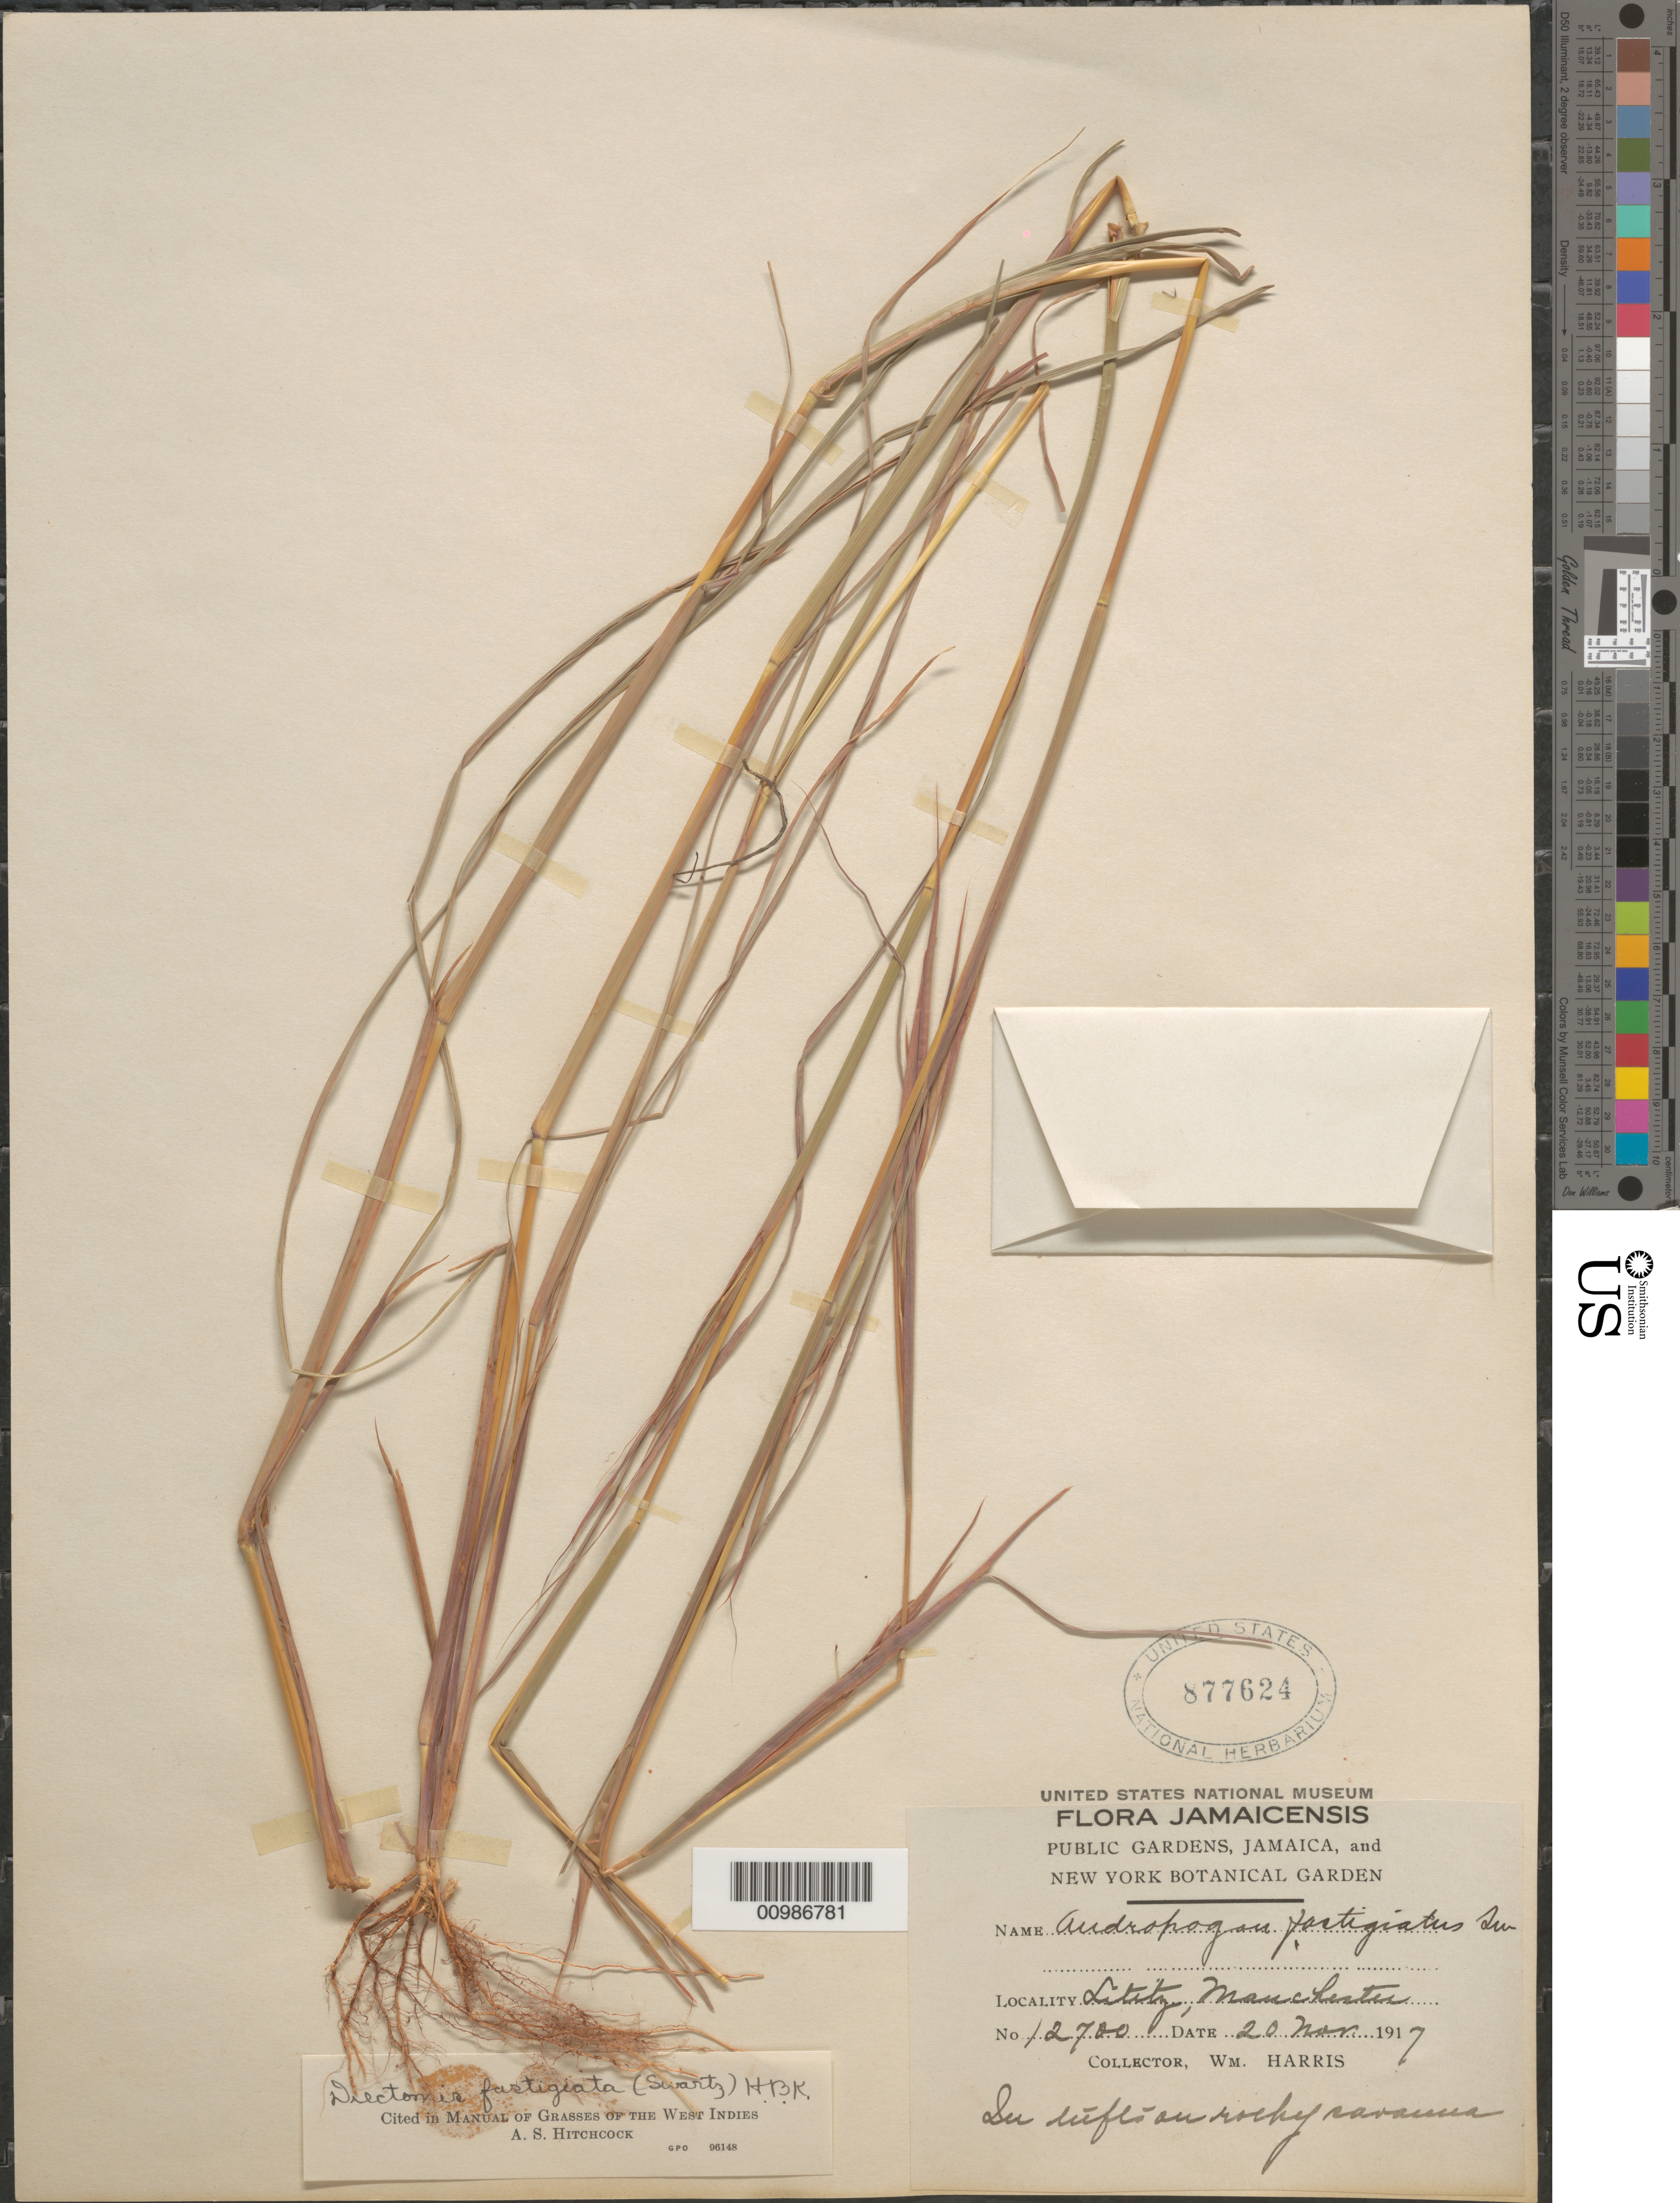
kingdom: Plantae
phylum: Tracheophyta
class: Liliopsida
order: Poales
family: Poaceae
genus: Andropogon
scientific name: Andropogon fastigiatus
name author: Sw.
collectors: W. H. Harris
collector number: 12700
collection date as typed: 20 Mar 1917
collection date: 1917-03-20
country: Jamaica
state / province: Manchester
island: Jamaica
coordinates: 0 N, 0 E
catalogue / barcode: US 877624